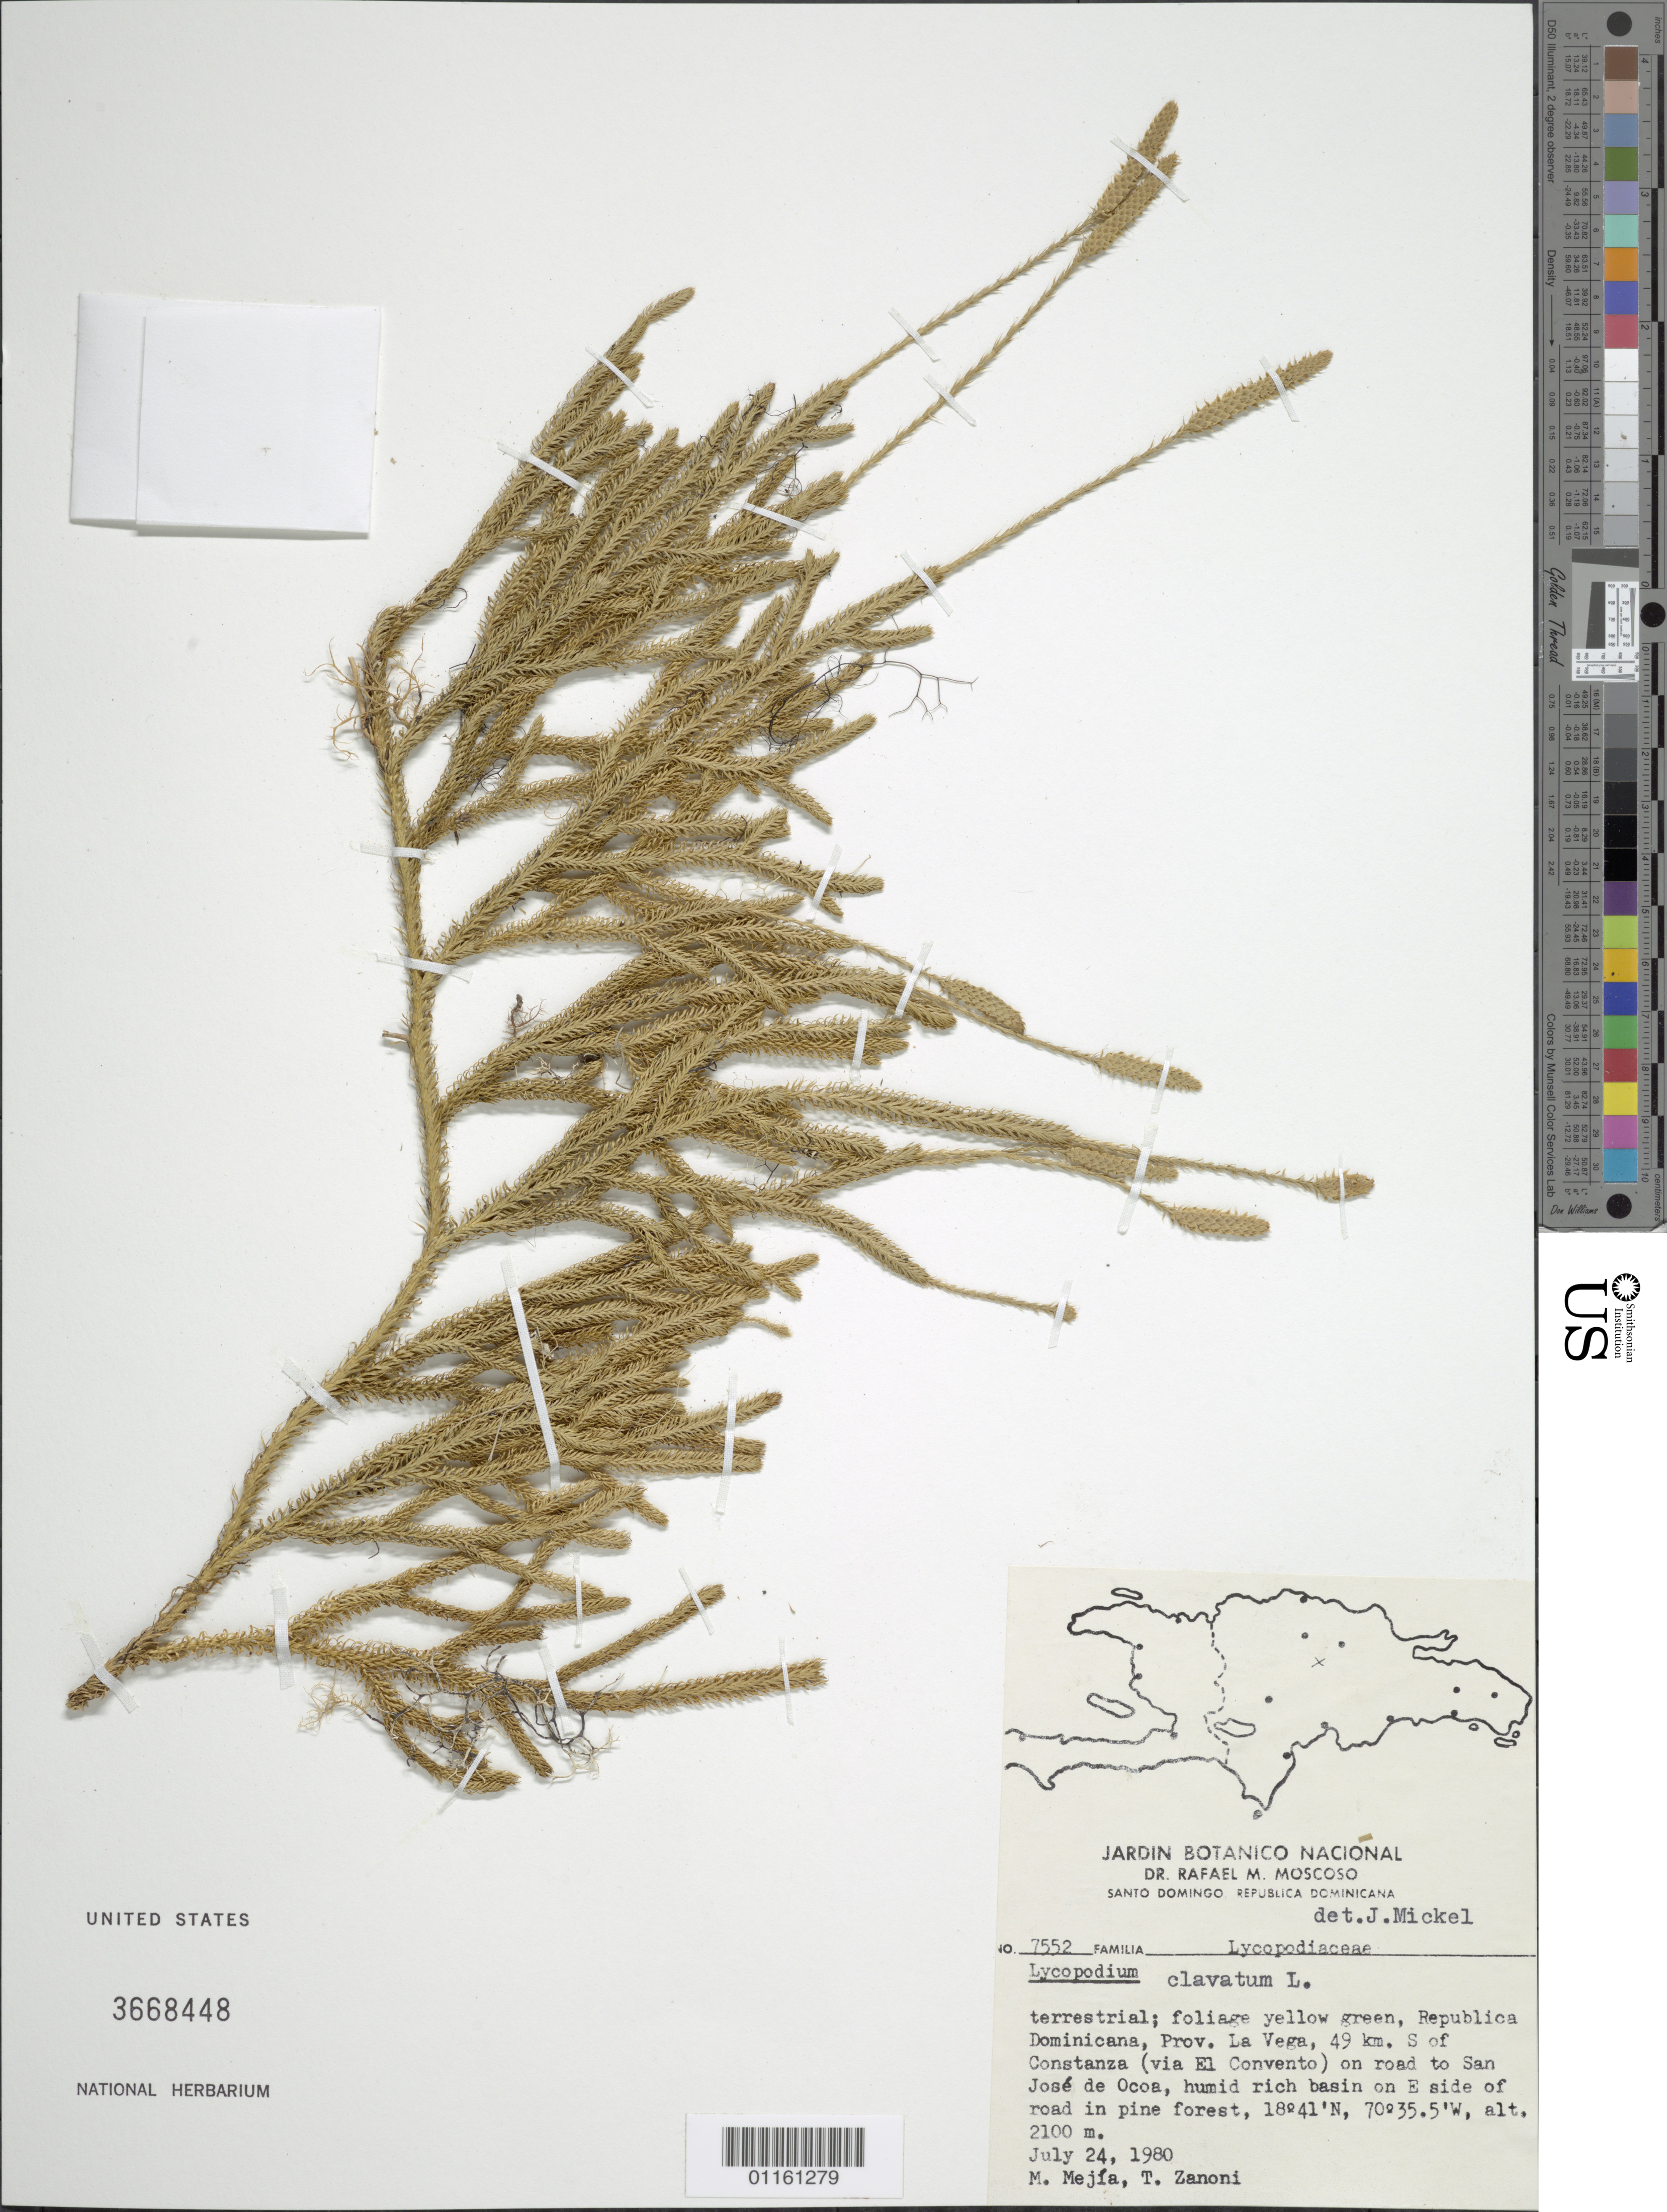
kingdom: Plantae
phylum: Tracheophyta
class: Lycopodiopsida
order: Lycopodiales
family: Lycopodiaceae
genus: Lycopodium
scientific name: Lycopodium clavatum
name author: L.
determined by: Mickel, J. T., (NY), New York Botanical Garden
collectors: M. Mejfa & T. A. Zanoni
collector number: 7552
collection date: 1980-07-24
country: Dominican Republic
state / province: La Vega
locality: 49 km S of Constanza ( via El Convento ) on road to San Jose de Ocoa.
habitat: Humid rich basin on E side of road in pine forest.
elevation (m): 2100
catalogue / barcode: US 3668448